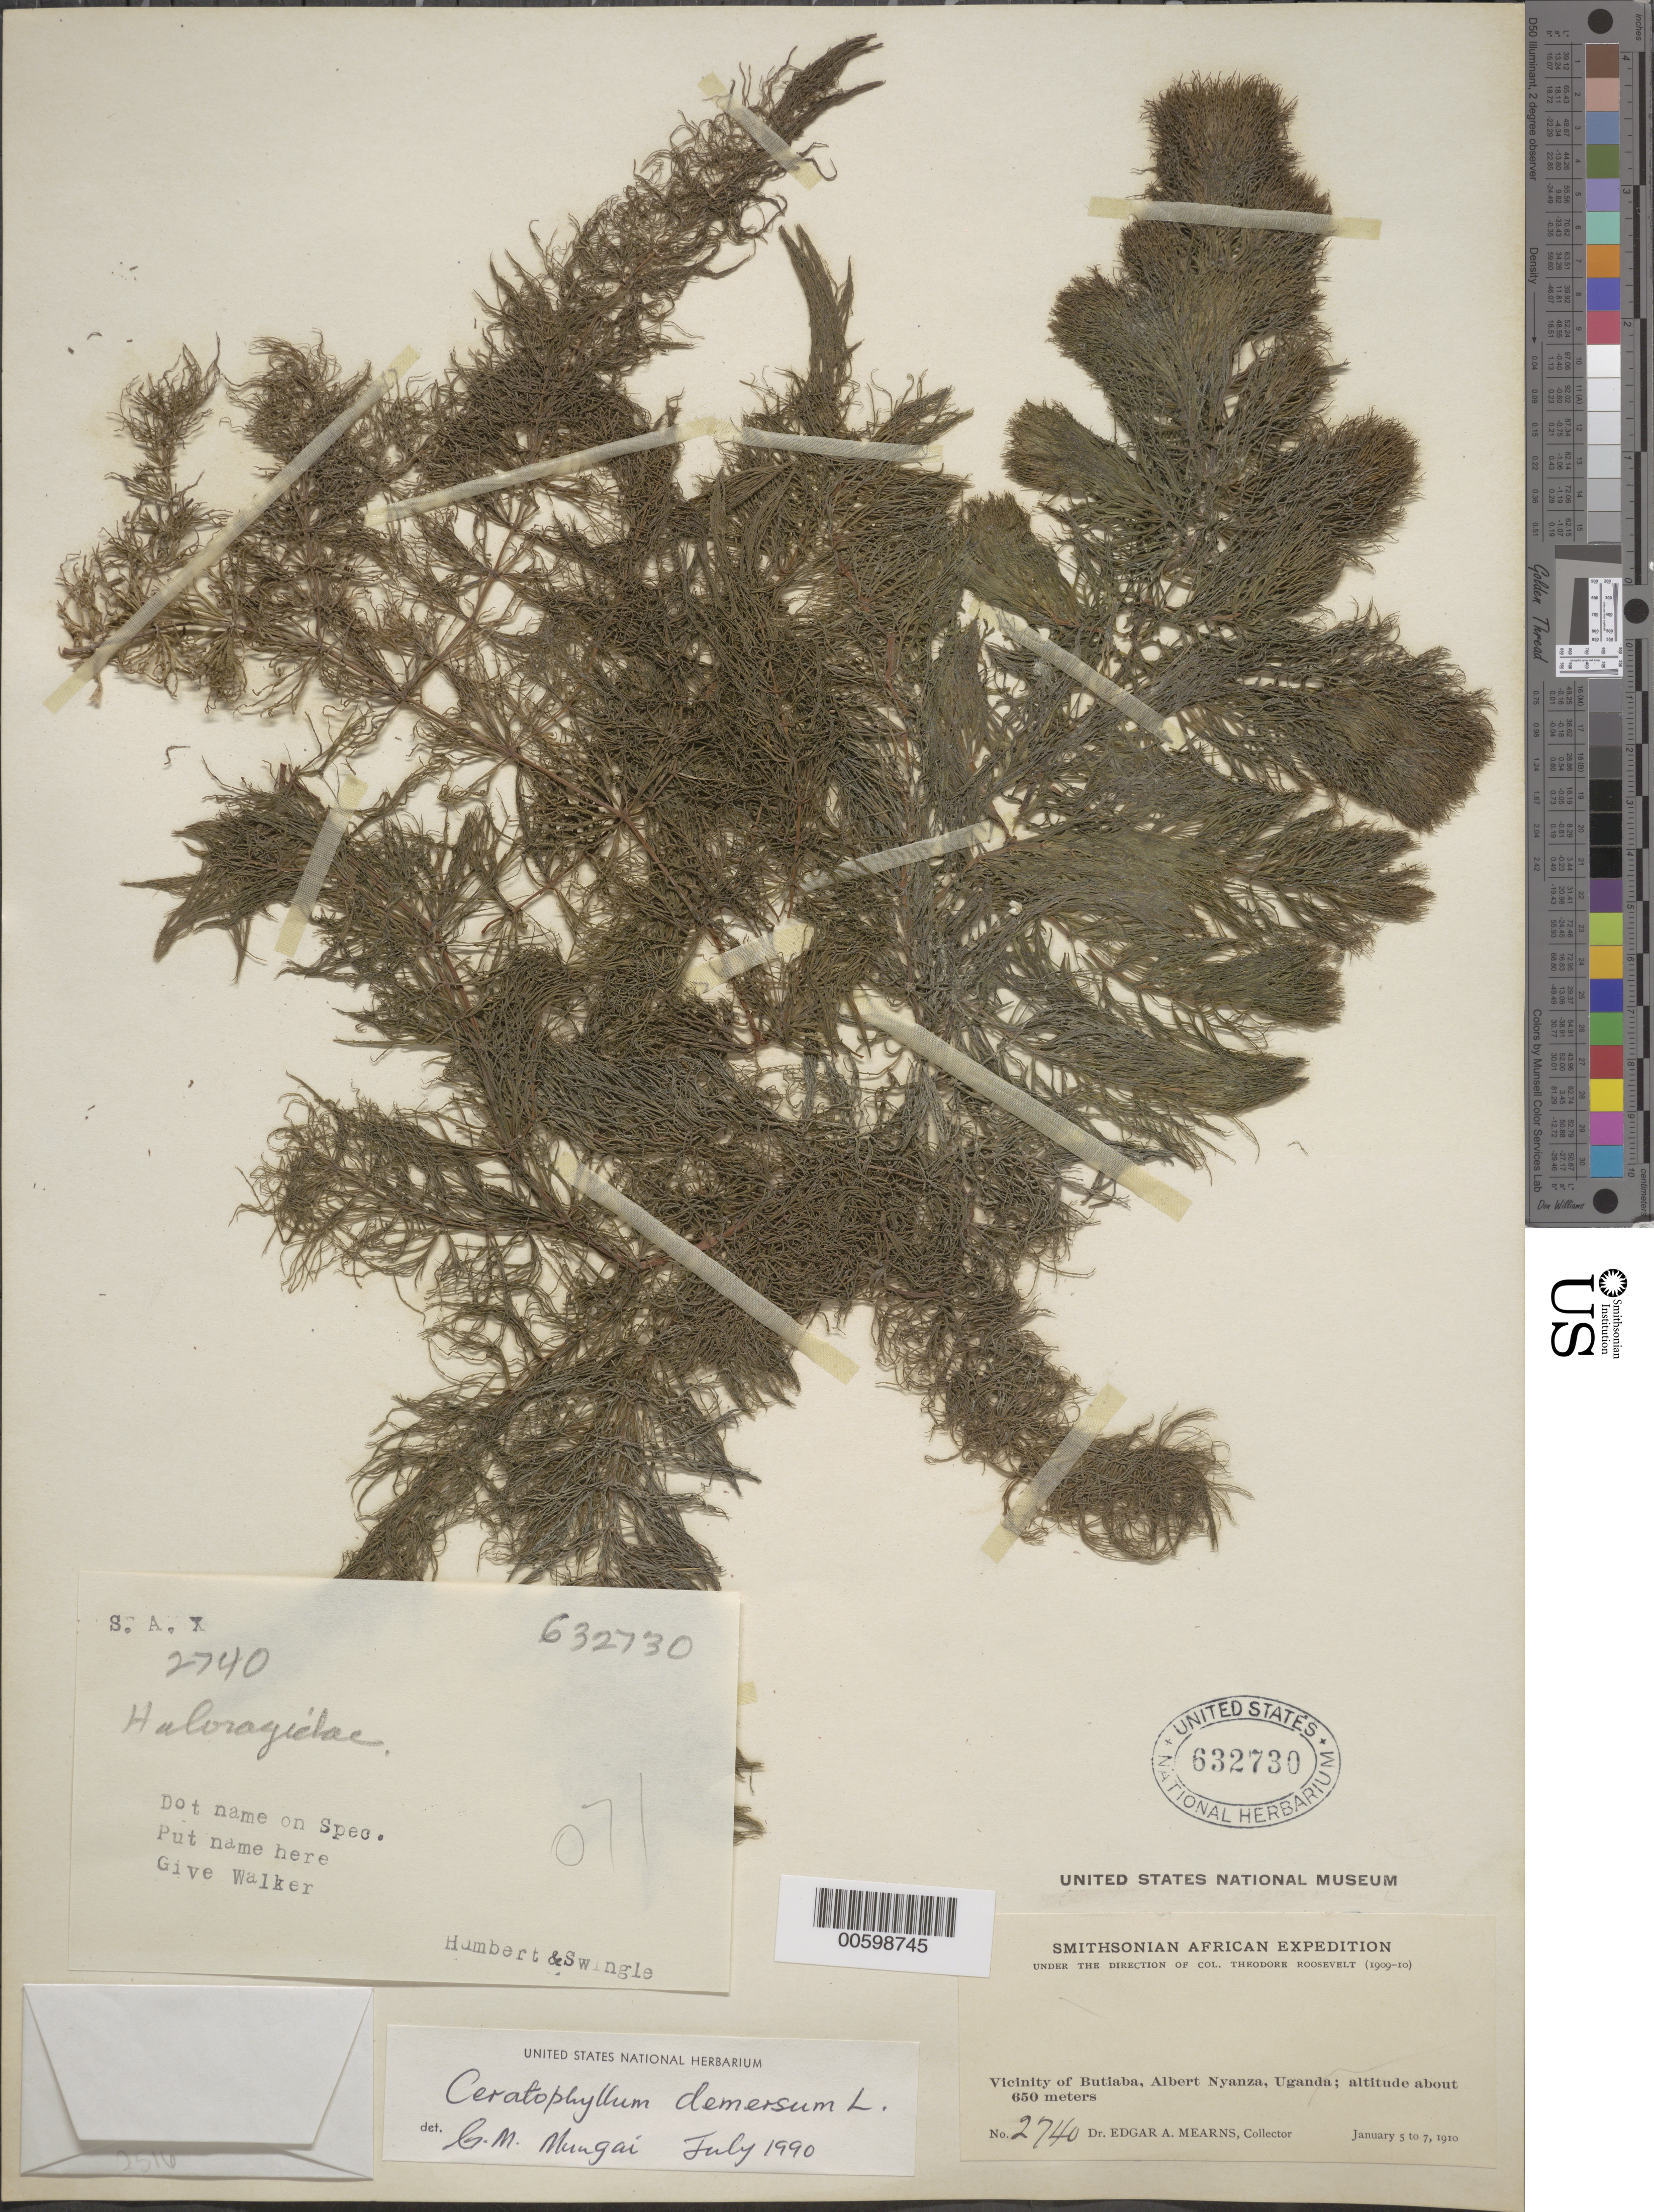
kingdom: Plantae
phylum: Tracheophyta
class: Magnoliopsida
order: Ceratophyllales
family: Ceratophyllaceae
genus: Ceratophyllum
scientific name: Ceratophyllum demersum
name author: L.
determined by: Mungai, G. M.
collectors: E. A. Mearns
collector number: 2740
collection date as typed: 05 Jan 1910 to 07 Jan 1910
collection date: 1910-01-05/1910-01-07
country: Uganda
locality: Vicinity of Butiaba, Albert Nyanza, Uganda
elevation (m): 650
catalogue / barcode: US 632730